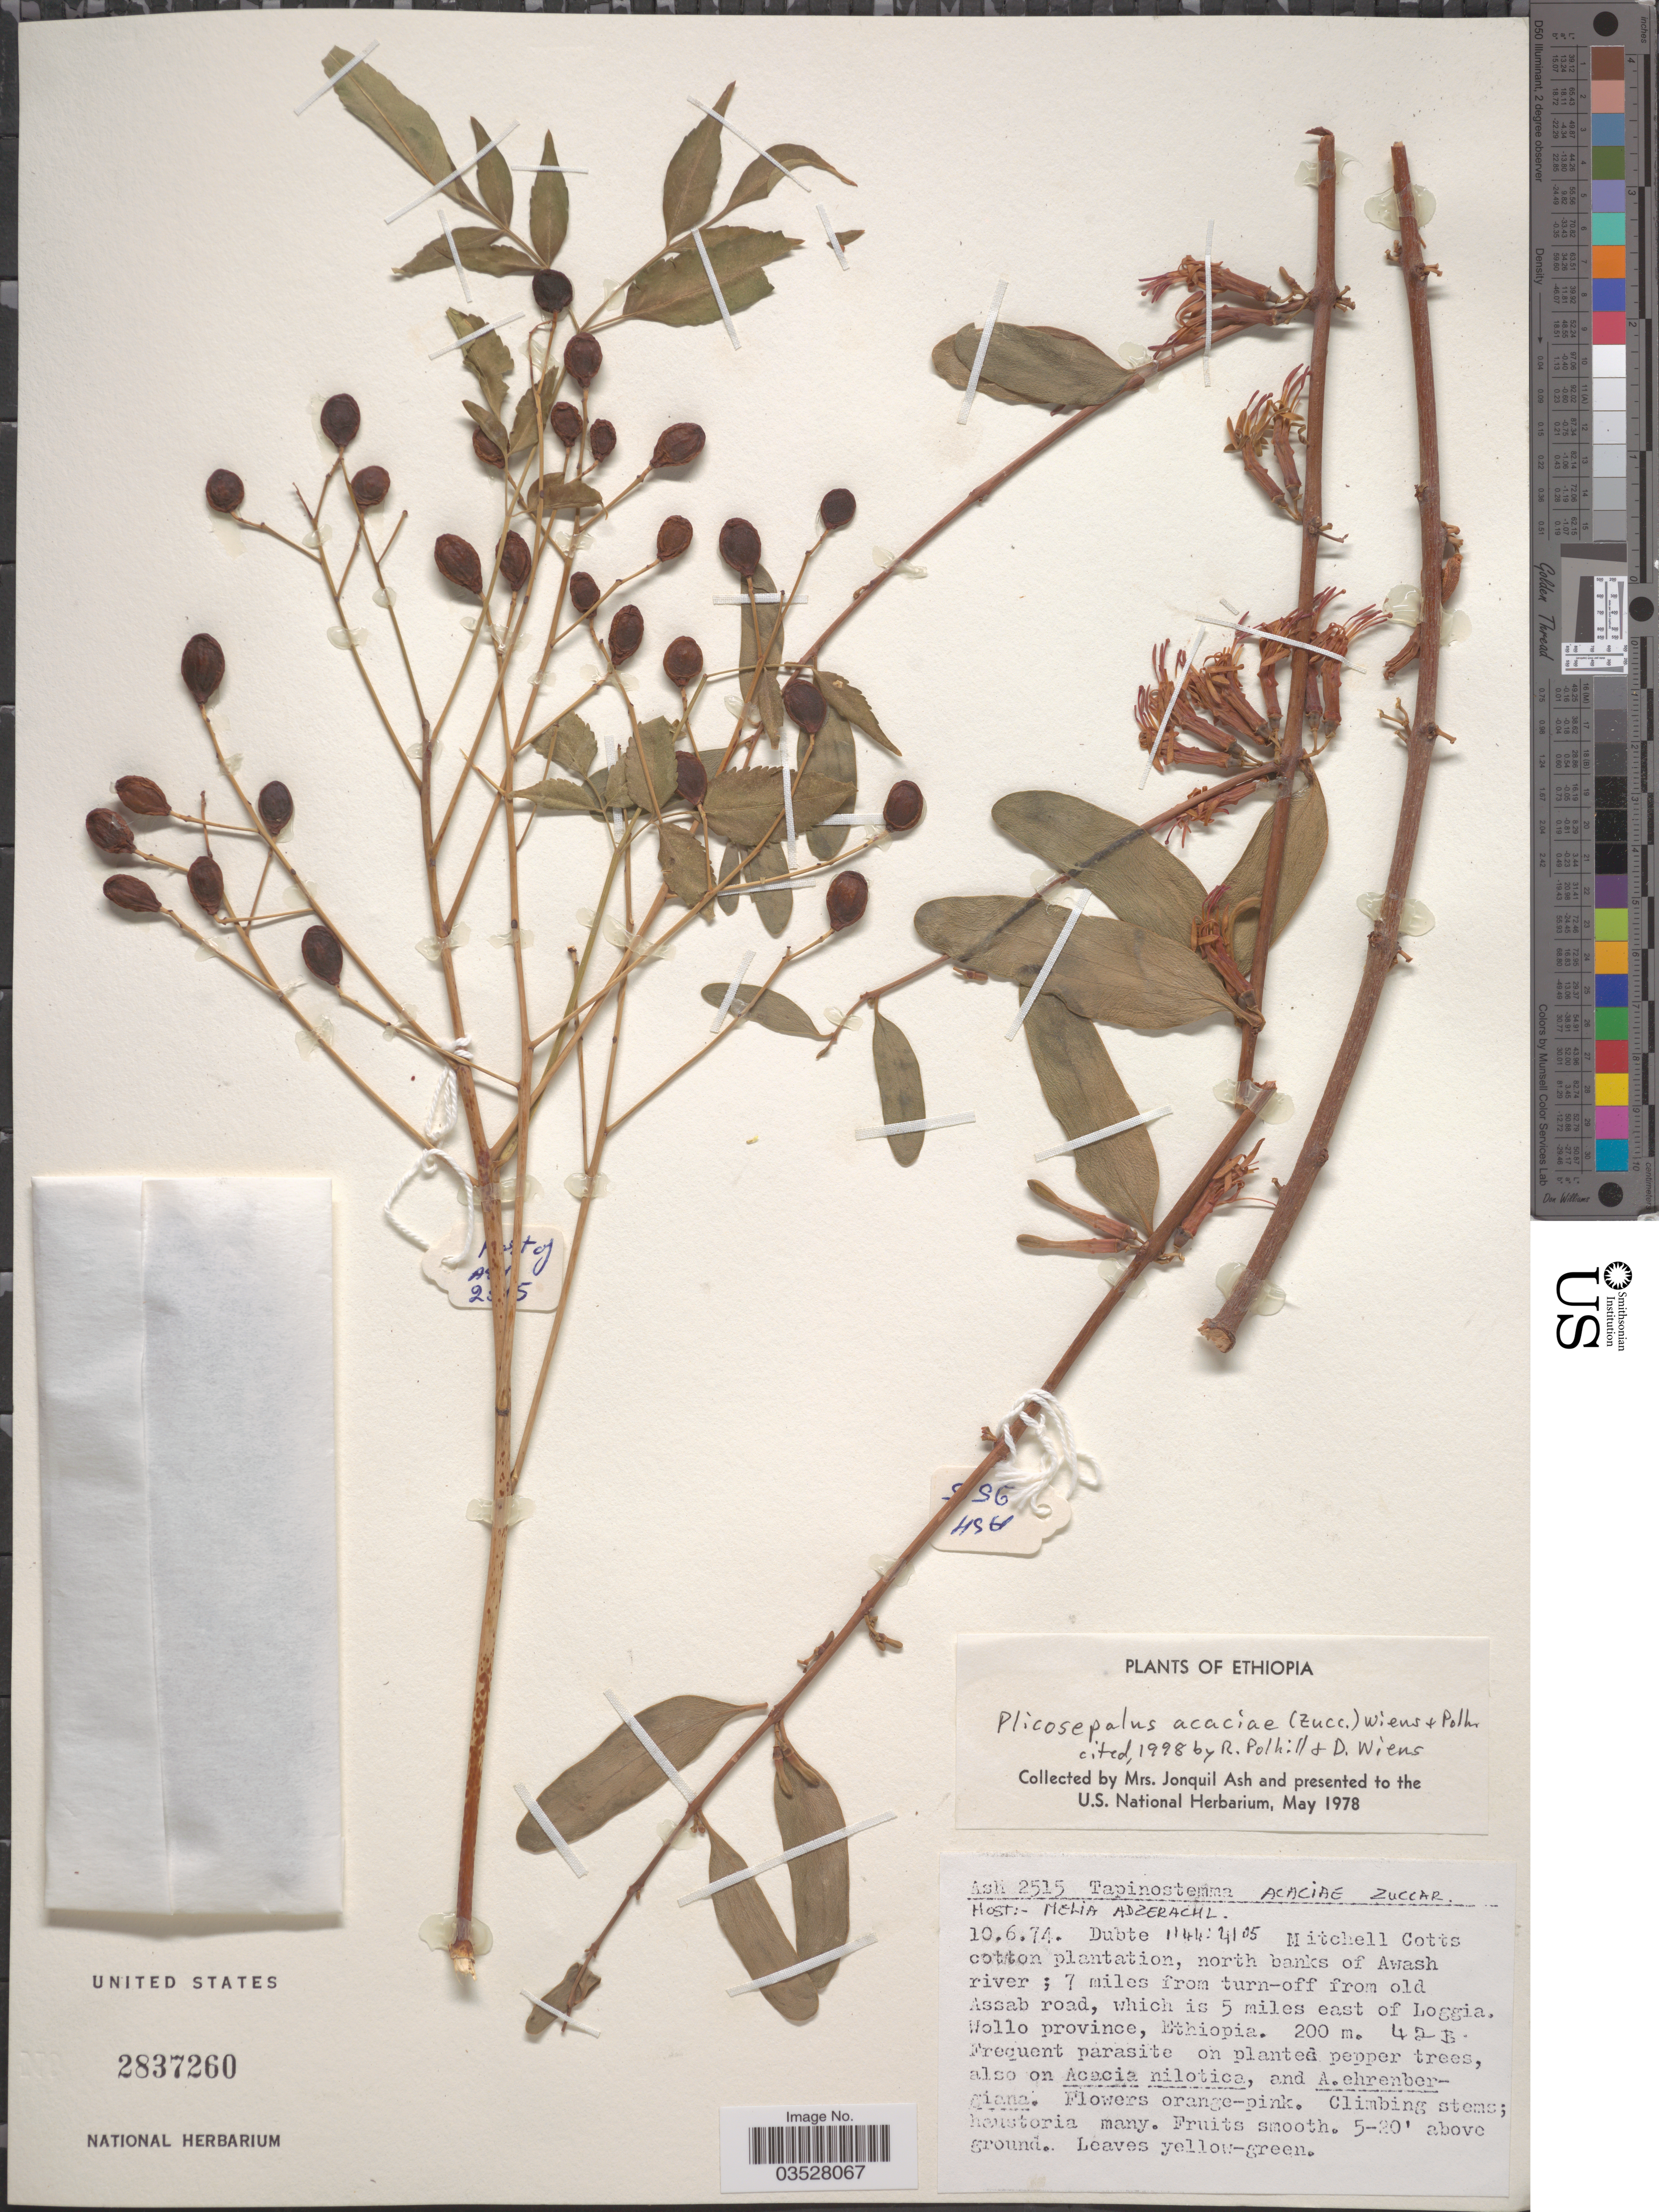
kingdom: Plantae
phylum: Tracheophyta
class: Magnoliopsida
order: Santalales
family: Loranthaceae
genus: Plicosepalus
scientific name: Plicosepalus acaciae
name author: (Zucc.) Wiens & Polhill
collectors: J. Ash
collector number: Ash2515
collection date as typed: Transcribed d/m/y: 10/6/74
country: Ethiopia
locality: North banks of Awash river; 7 miles from turn-off from old Assab road, which is 5 miles east of Loggia, Wollo province.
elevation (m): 200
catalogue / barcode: US 2837260